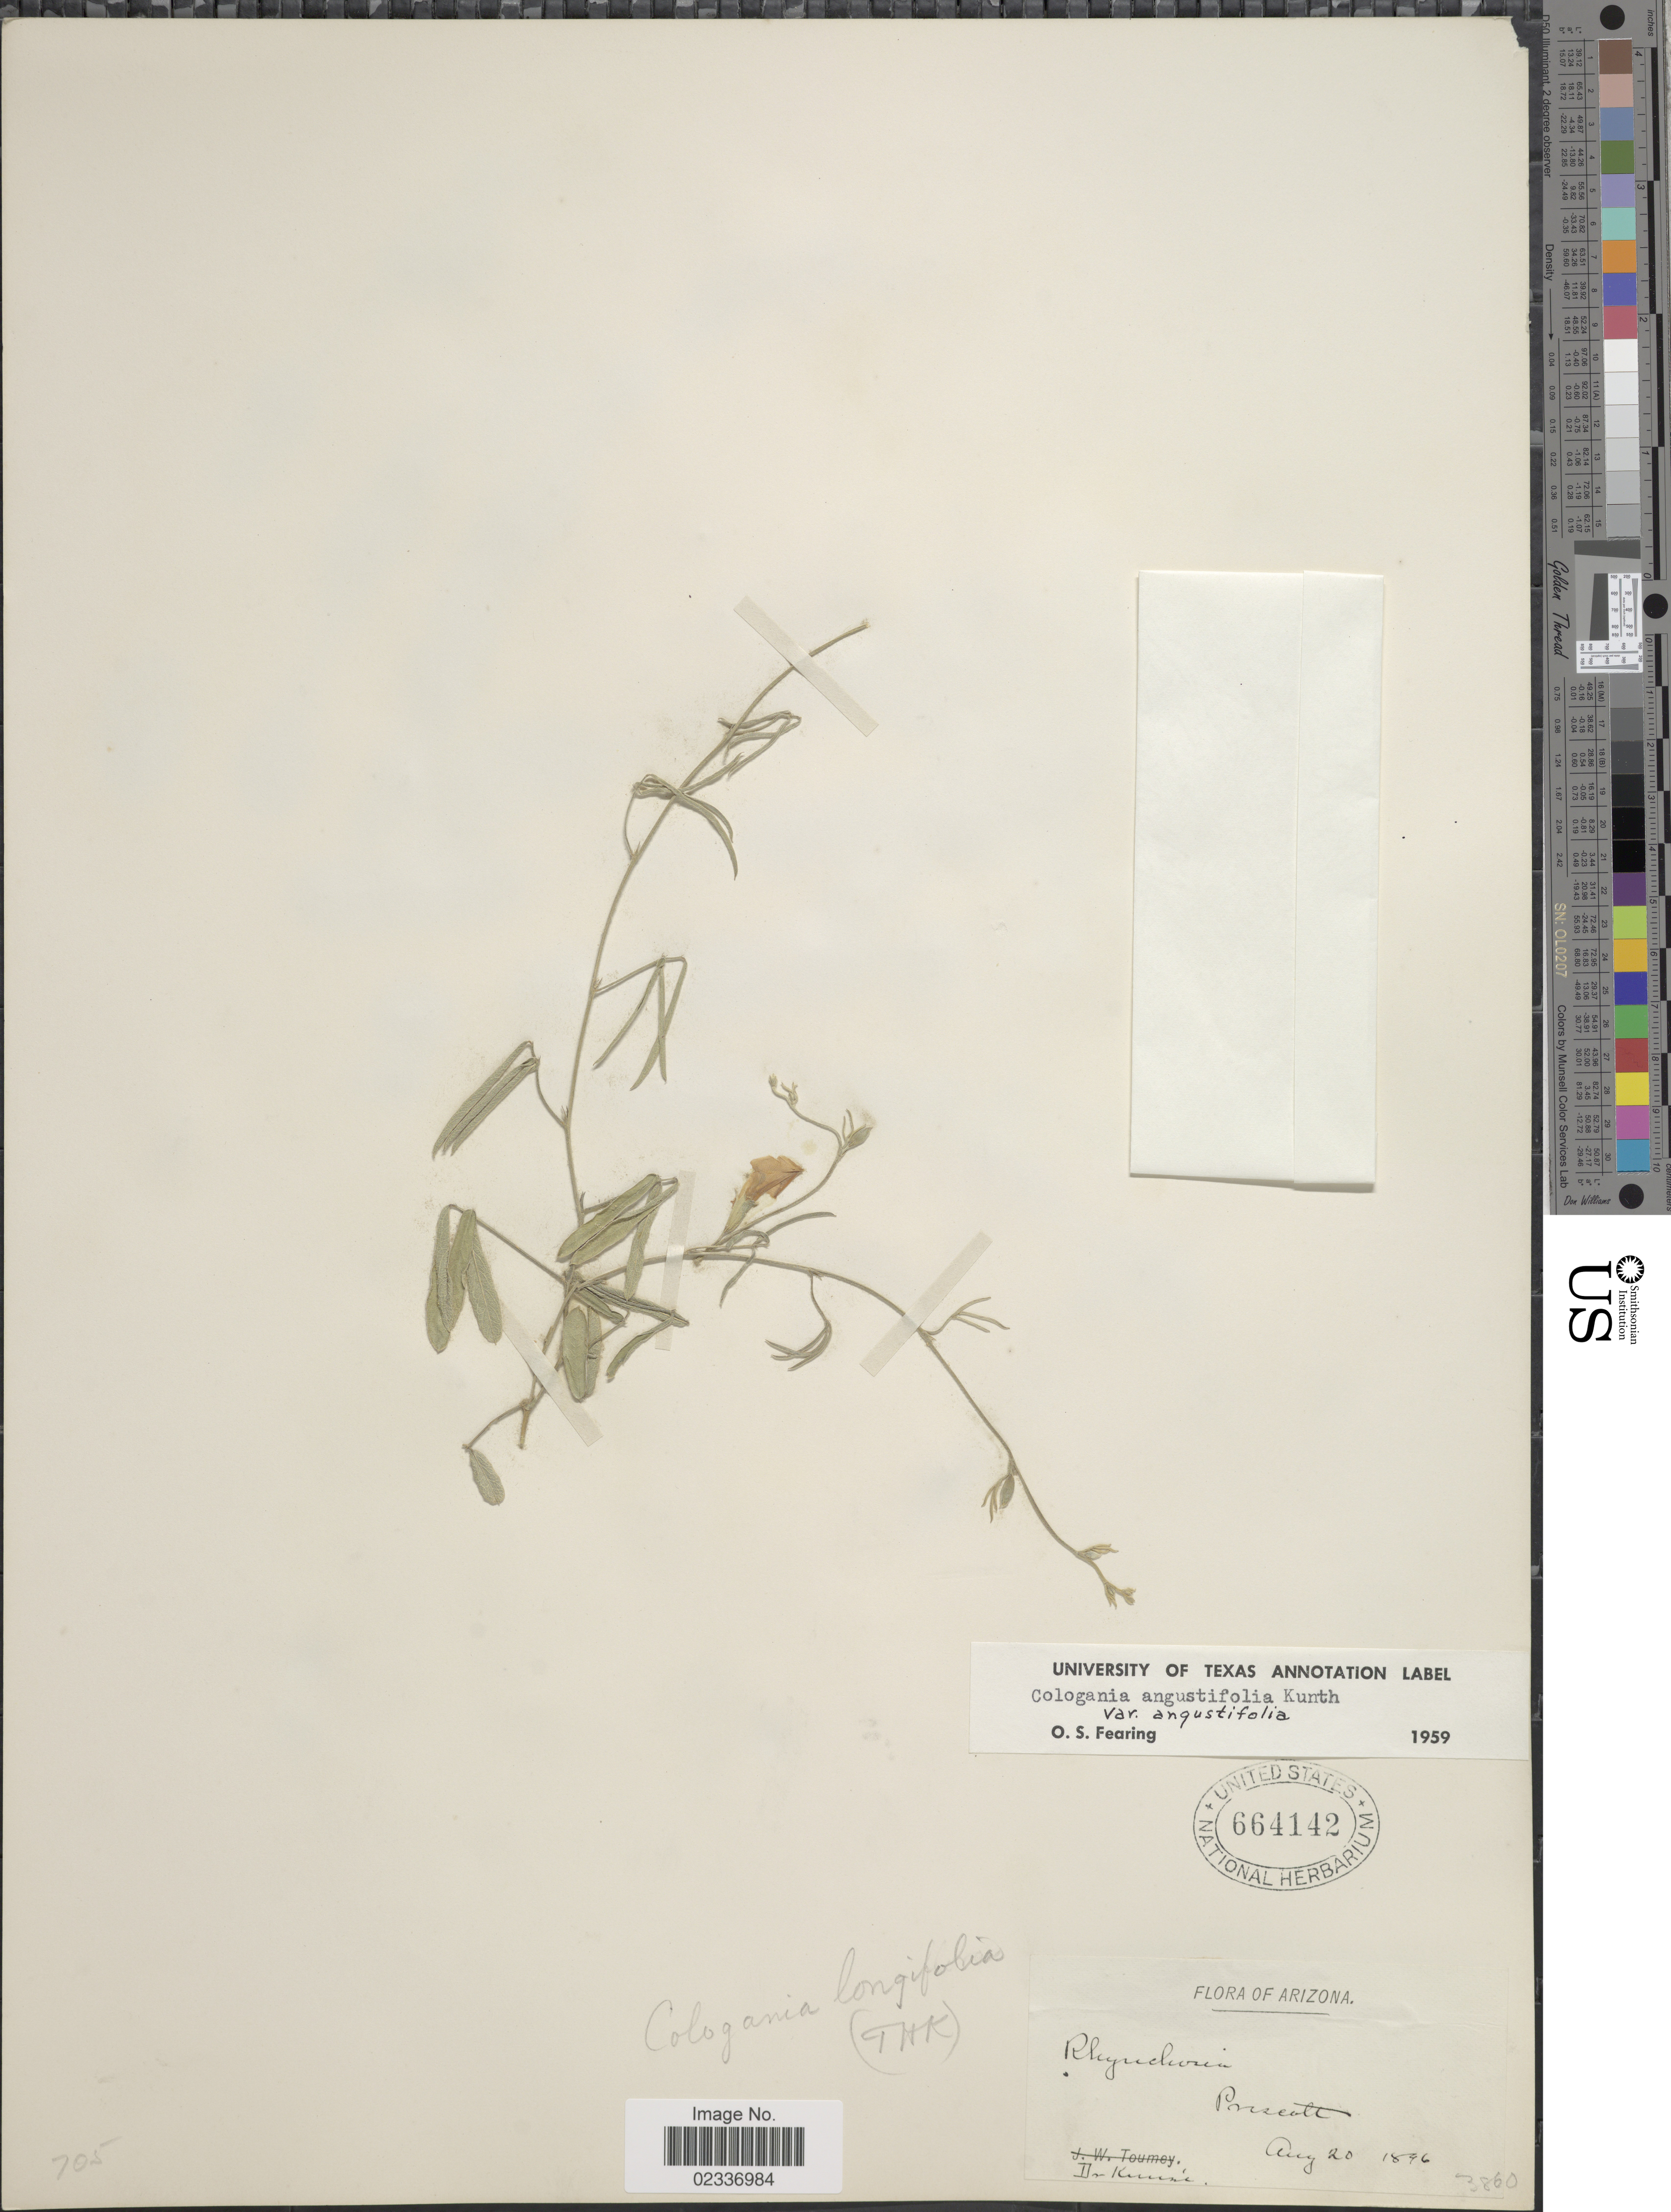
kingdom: Plantae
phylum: Tracheophyta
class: Magnoliopsida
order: Fabales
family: Fabaceae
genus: Cologania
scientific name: Cologania angustifolia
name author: Kunth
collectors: -- Kunze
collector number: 3860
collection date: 1896-08-20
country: United States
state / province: Arizona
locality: Prescott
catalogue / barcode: US 664142